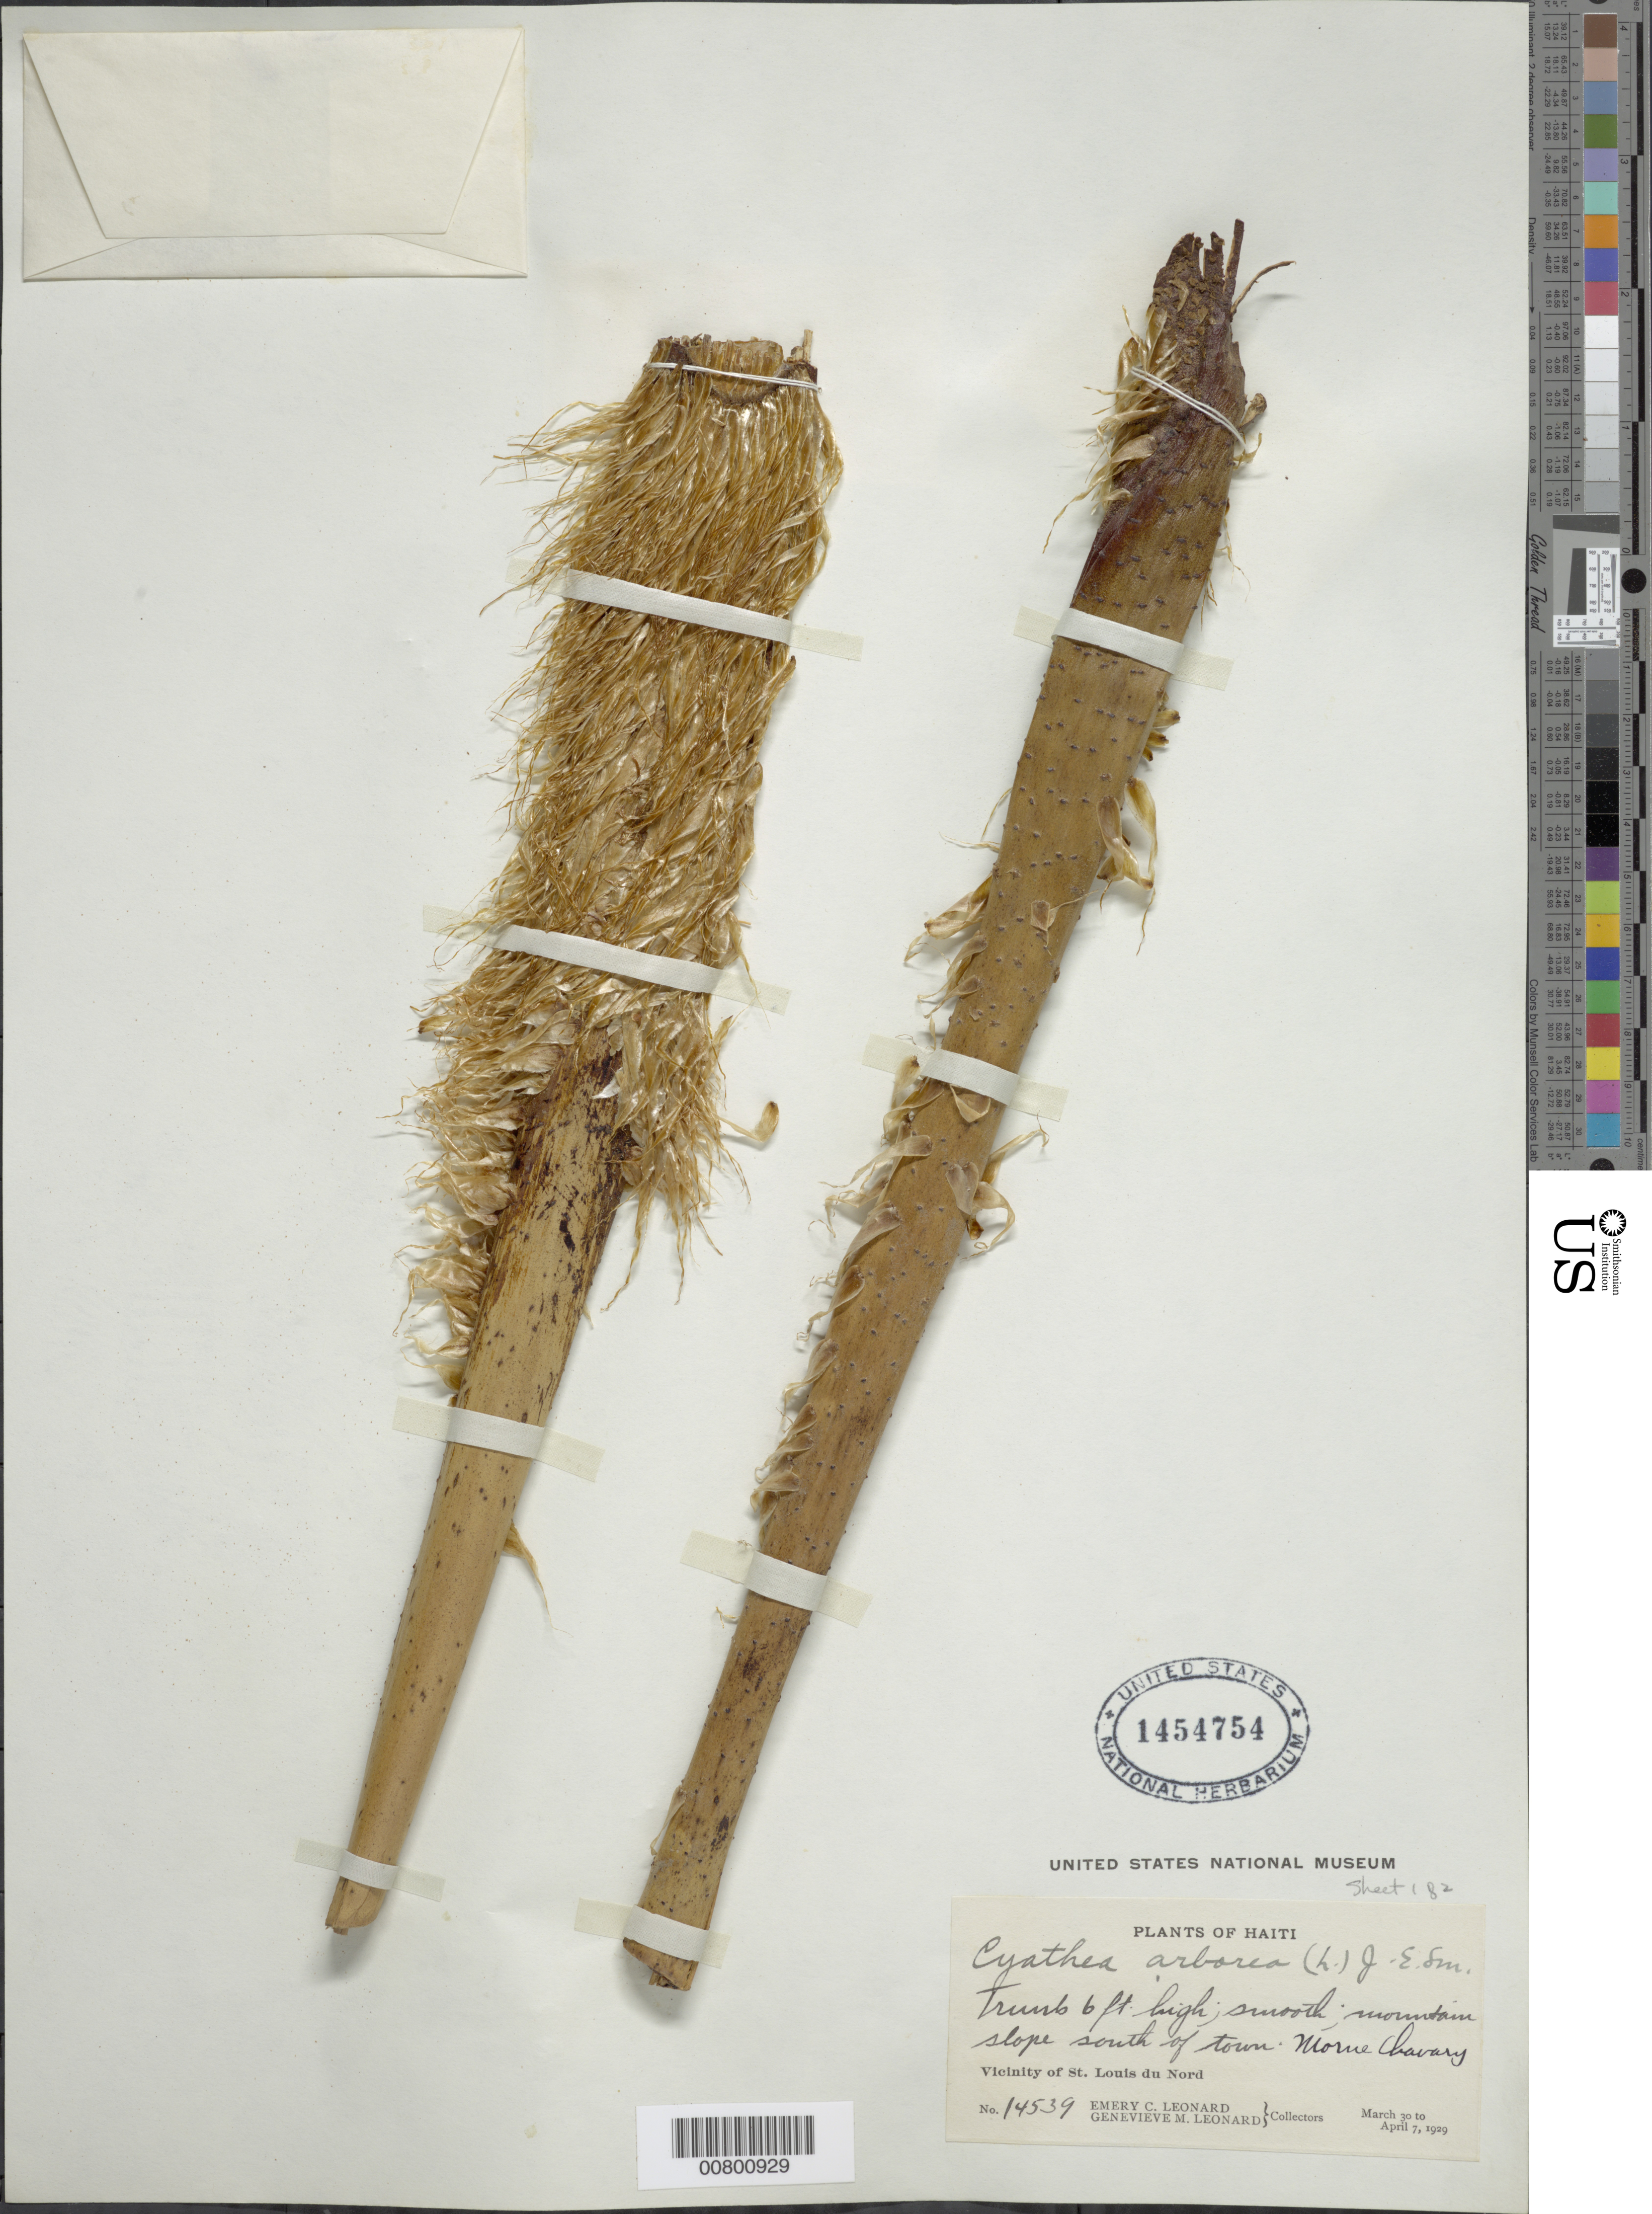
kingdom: Plantae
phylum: Tracheophyta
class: Polypodiopsida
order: Cyatheales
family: Cyatheaceae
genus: Cyathea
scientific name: Cyathea arborea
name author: (L.) Sm.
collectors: E. C. Leonard & G. M. Leonard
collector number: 14539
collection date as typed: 30 Mar 1929 to 07 Apr 1929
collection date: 1929-03-30/1929-04-07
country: Haiti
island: Hispaniola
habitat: Mountain slope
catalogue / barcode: US 1454754